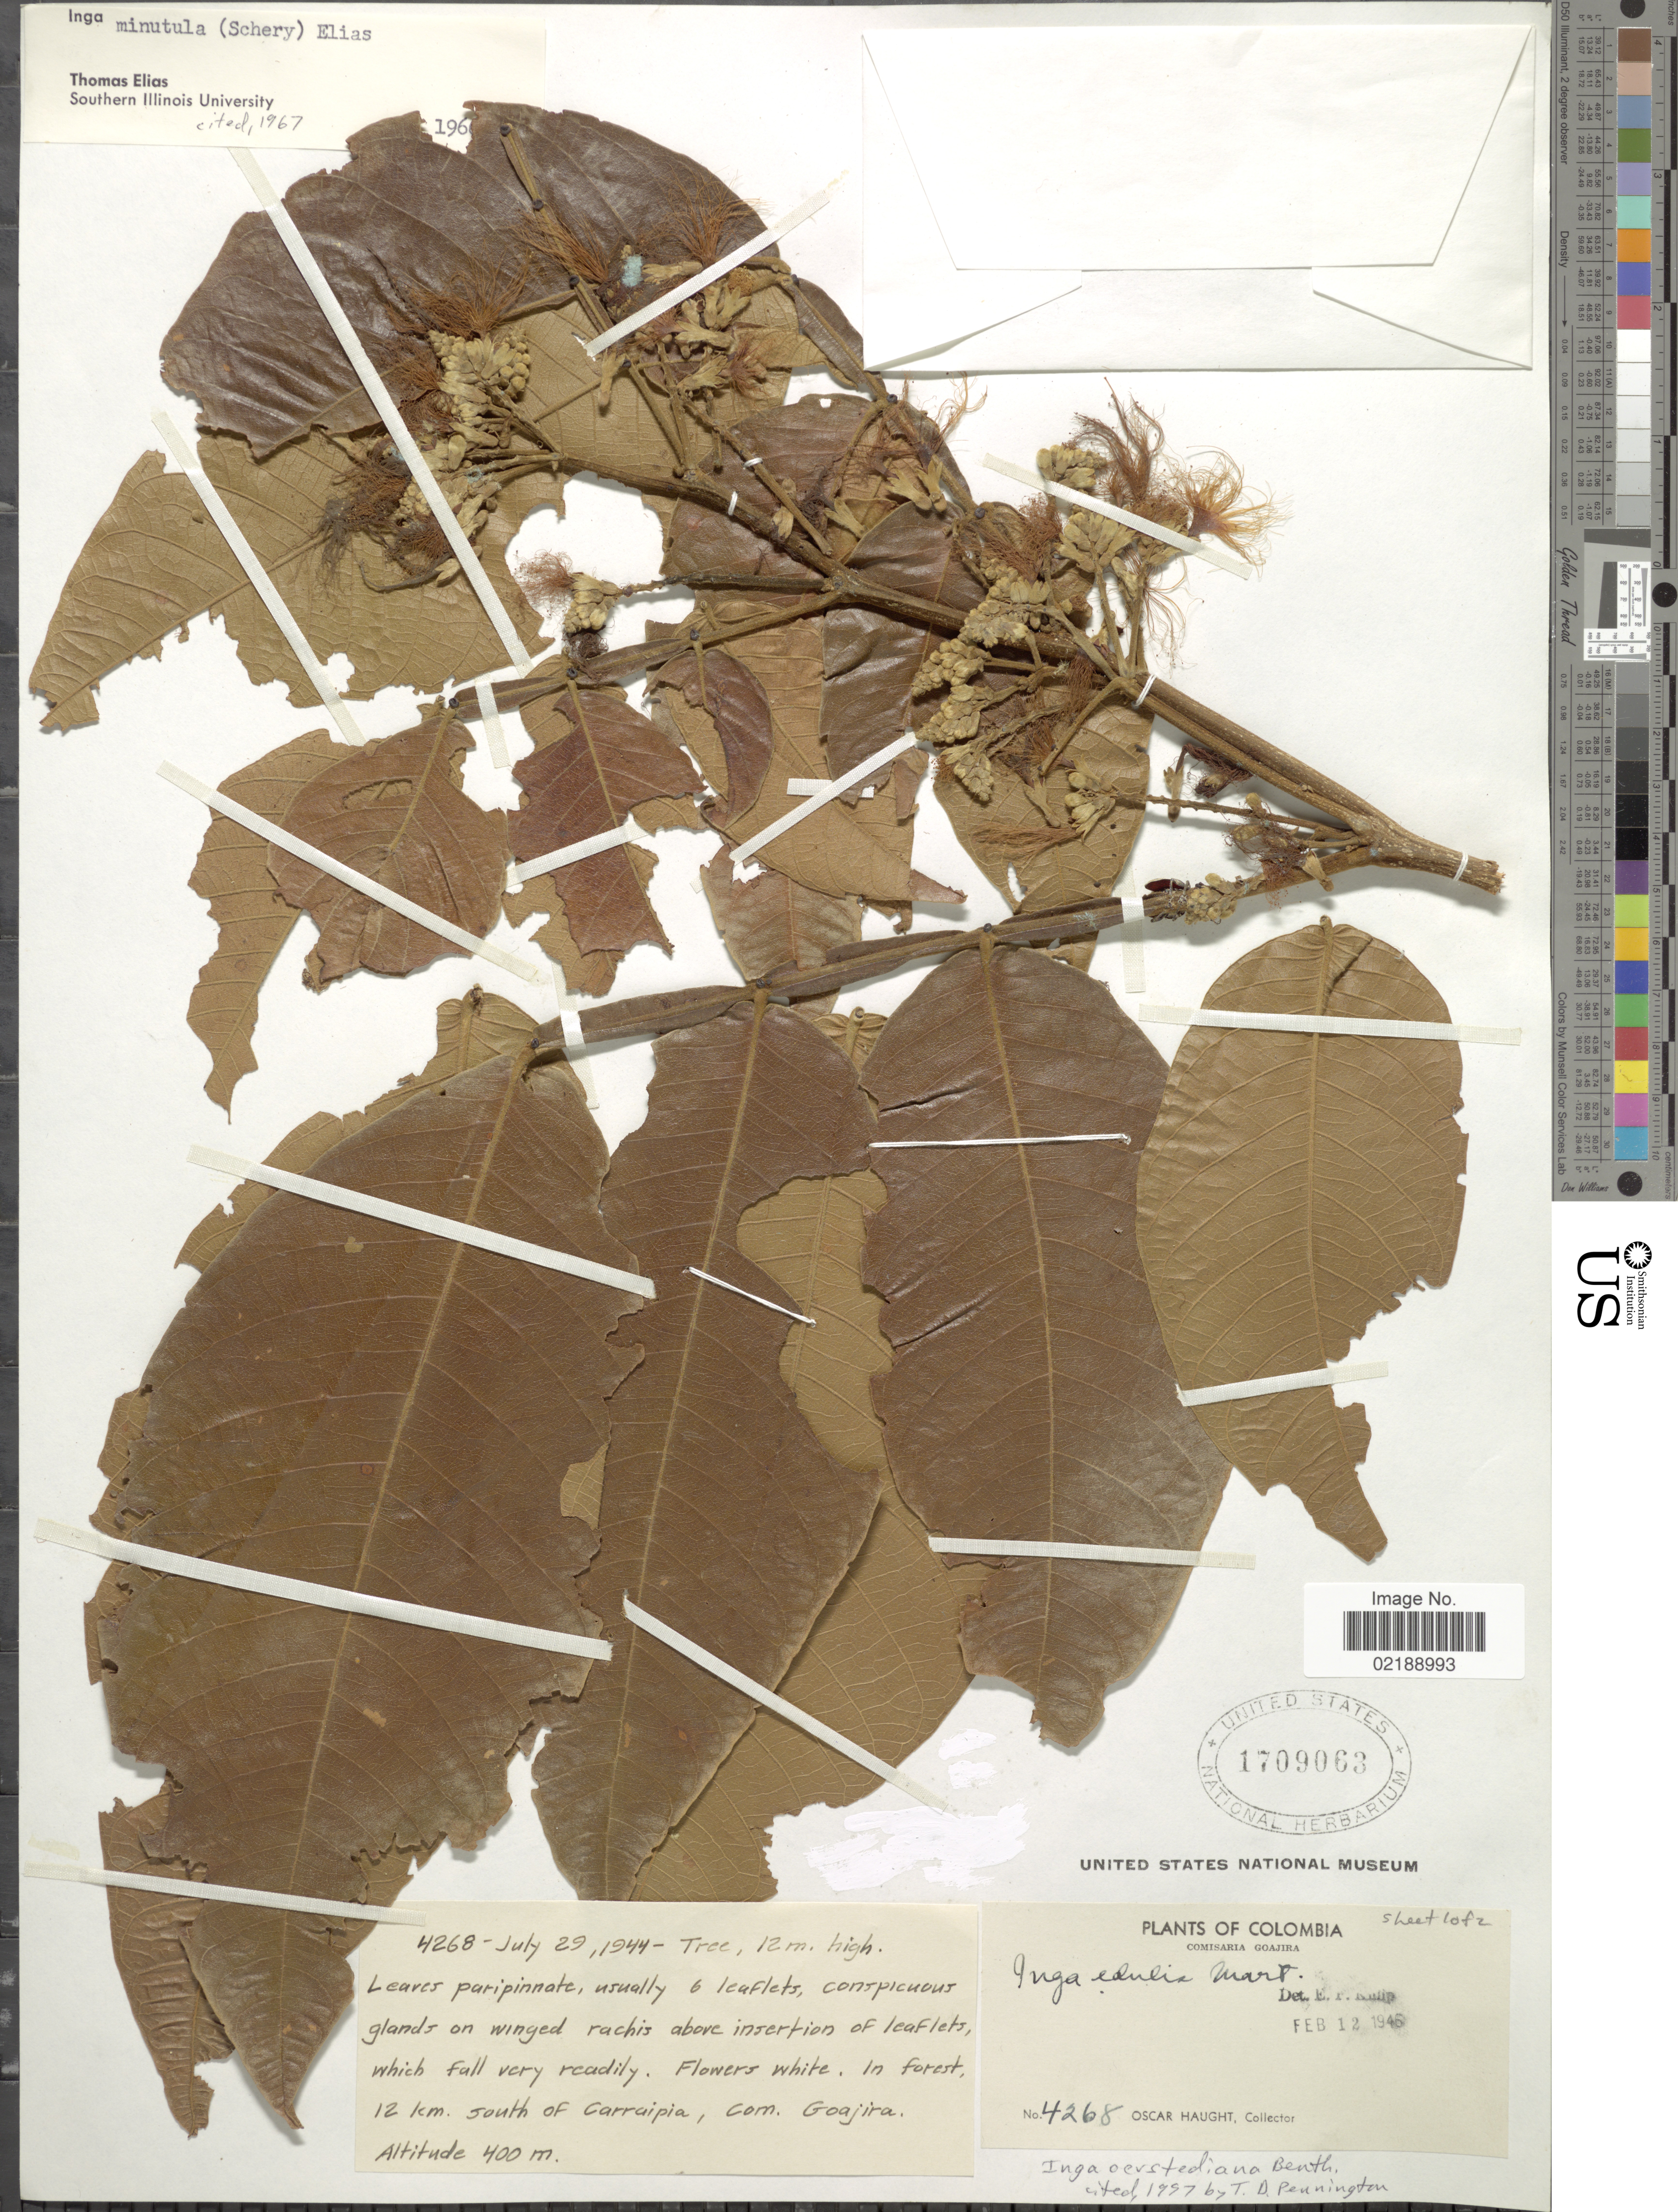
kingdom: Plantae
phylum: Tracheophyta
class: Magnoliopsida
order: Fabales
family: Fabaceae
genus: Inga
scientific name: Inga oerstediana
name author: Benth.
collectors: O. L. Haught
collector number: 4268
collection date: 1944-07-29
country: Colombia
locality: In forest 12 km south of Carraipia, com Goajira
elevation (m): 400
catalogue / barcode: US 1709063